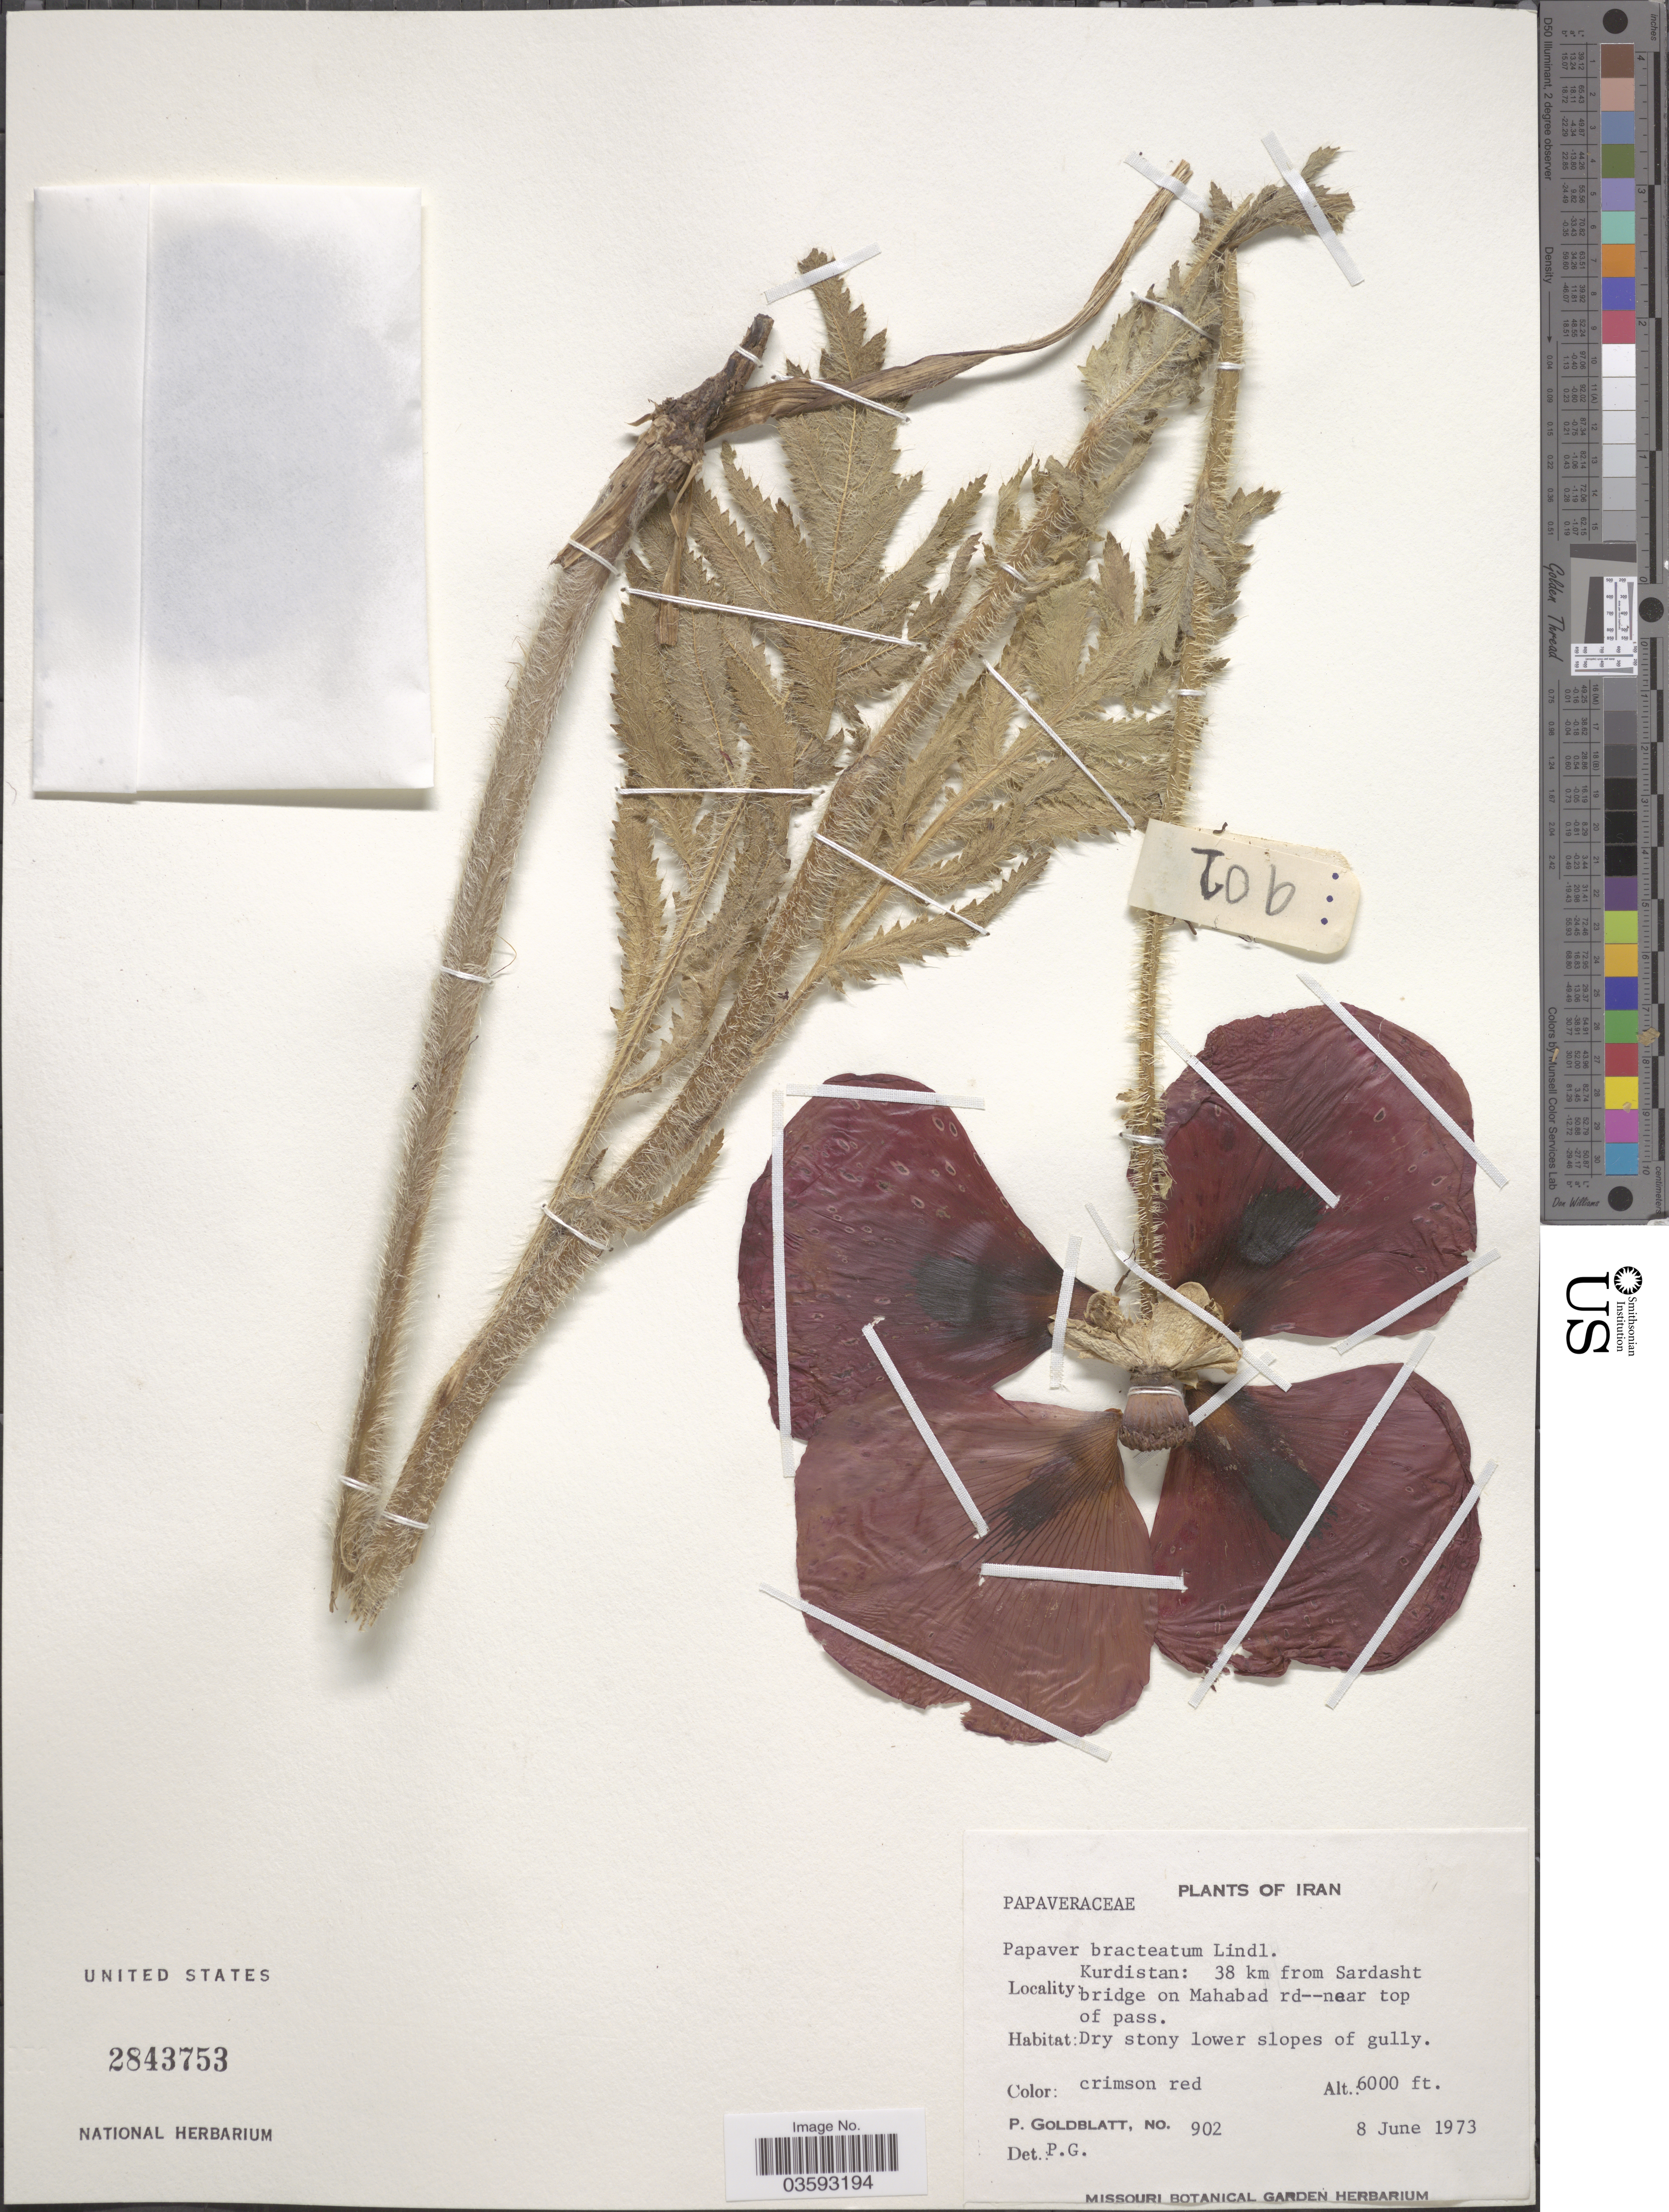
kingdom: Plantae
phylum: Tracheophyta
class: Magnoliopsida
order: Ranunculales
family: Papaveraceae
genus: Papaver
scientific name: Papaver bracteatum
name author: Lindl.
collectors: P. Goldblatt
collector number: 902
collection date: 1973-06-08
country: Iran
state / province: Kurdistan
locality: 38 km from Sardasht bridge on Mahabad rd--near top of pass.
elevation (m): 1829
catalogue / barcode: US 2843753